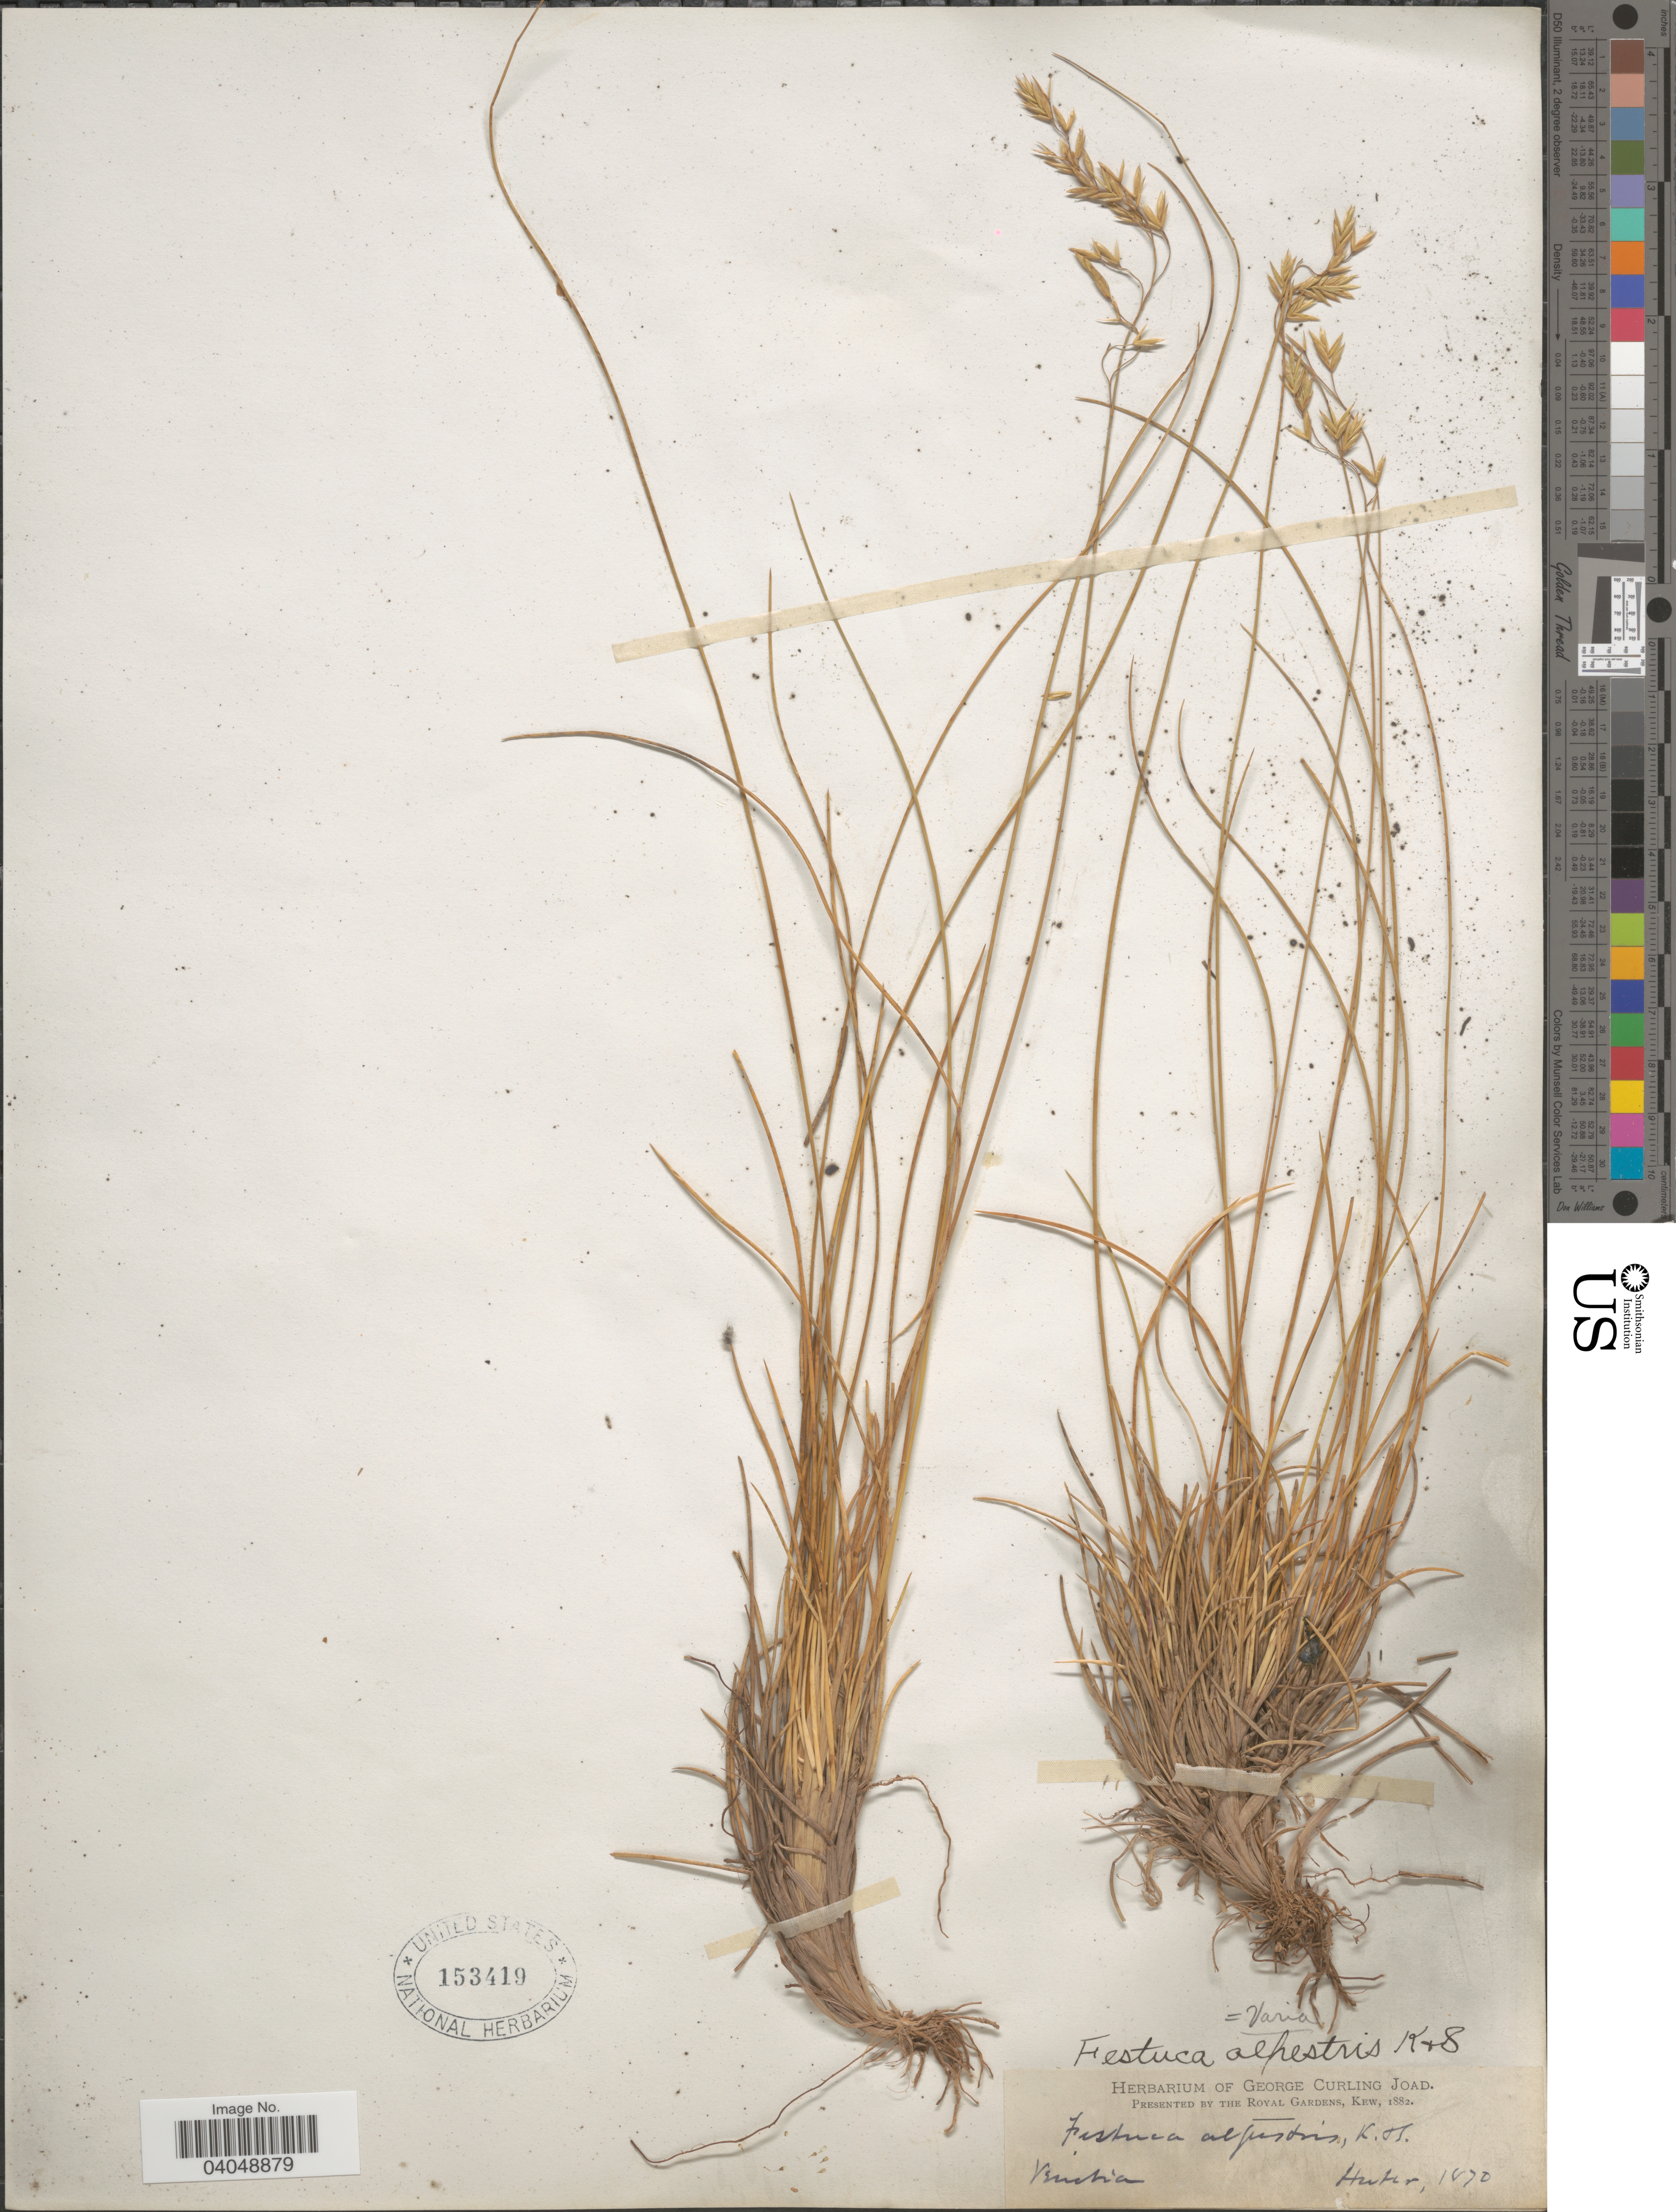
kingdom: Plantae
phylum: Tracheophyta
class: Liliopsida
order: Poales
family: Poaceae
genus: Festuca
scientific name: Festuca alpestris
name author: Roem. & Schult.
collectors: -. Huter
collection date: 1870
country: Italy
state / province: Veneto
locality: Venetia.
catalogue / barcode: US 153419